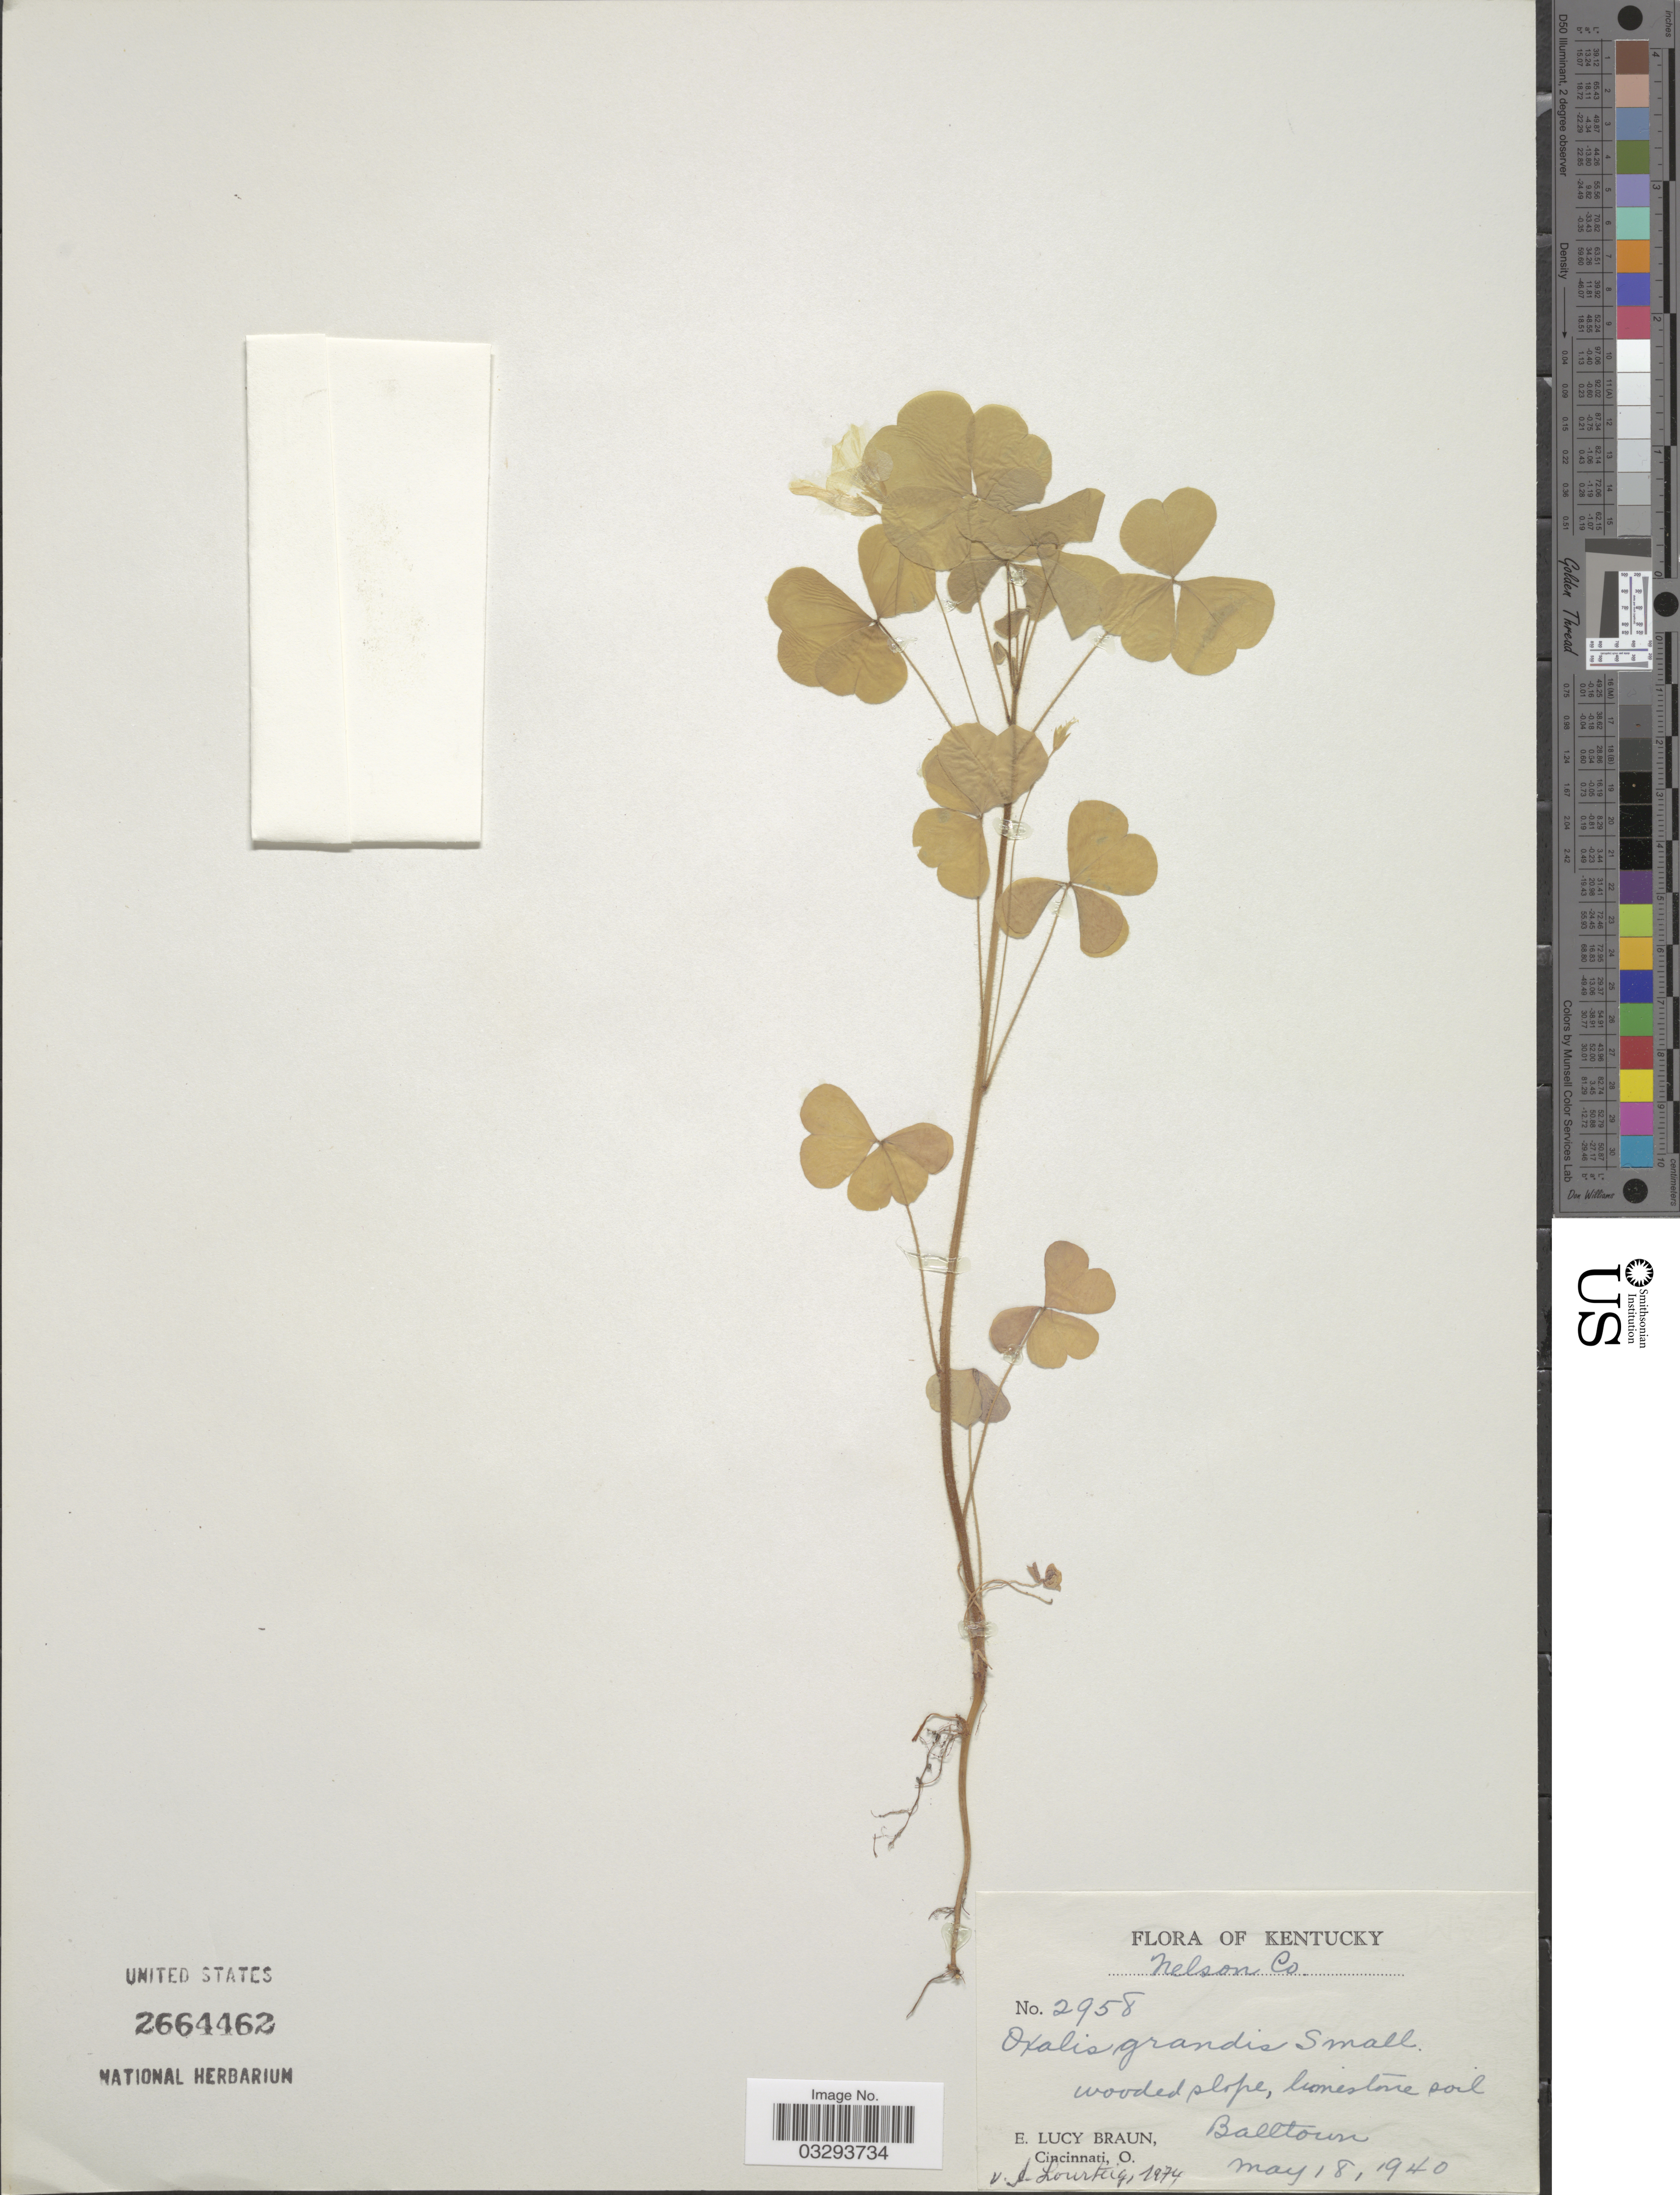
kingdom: Plantae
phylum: Tracheophyta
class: Magnoliopsida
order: Oxalidales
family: Oxalidaceae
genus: Oxalis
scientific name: Oxalis grandis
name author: Small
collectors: E. L. Braun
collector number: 2958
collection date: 1940-05-18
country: United States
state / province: Kentucky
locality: Nelson C. Balltown.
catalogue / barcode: US 2664462